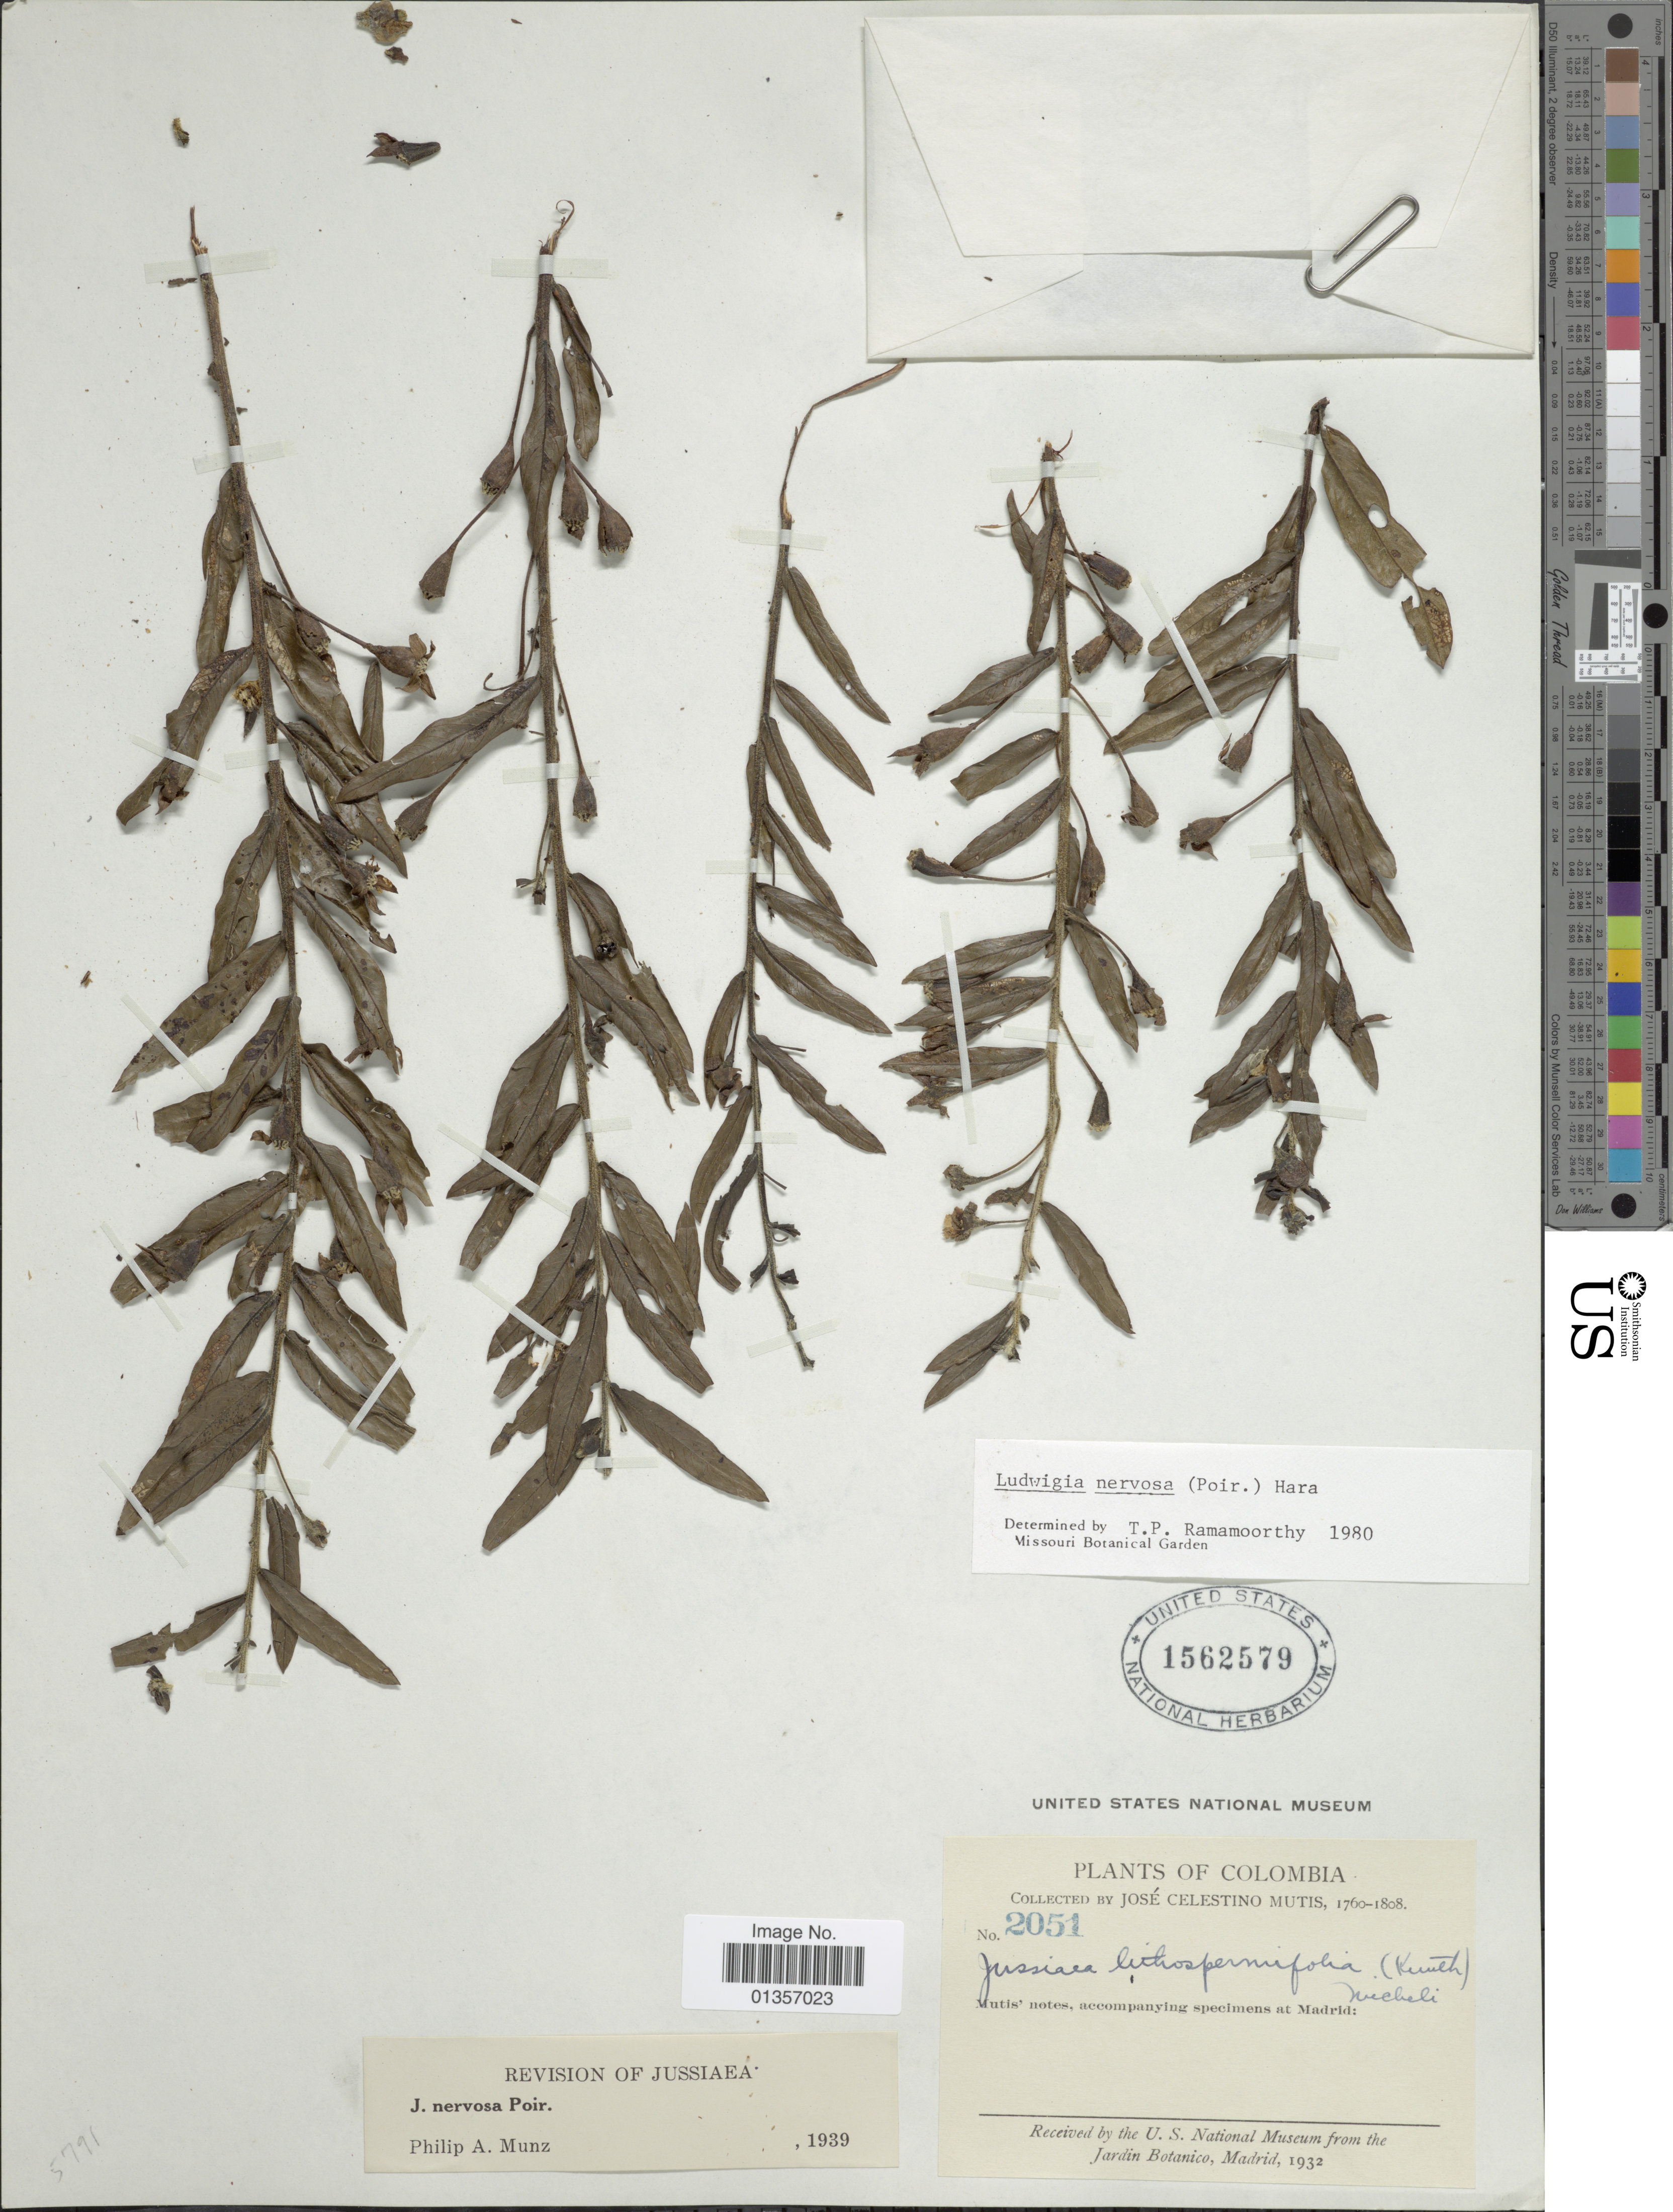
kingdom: Plantae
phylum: Tracheophyta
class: Magnoliopsida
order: Myrtales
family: Onagraceae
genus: Ludwigia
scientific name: Ludwigia nervosa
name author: (Poir.) H. Hara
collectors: J. C. B. Mutis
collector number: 2051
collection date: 1760/1808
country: Colombia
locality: Madrid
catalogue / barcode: US 1562579